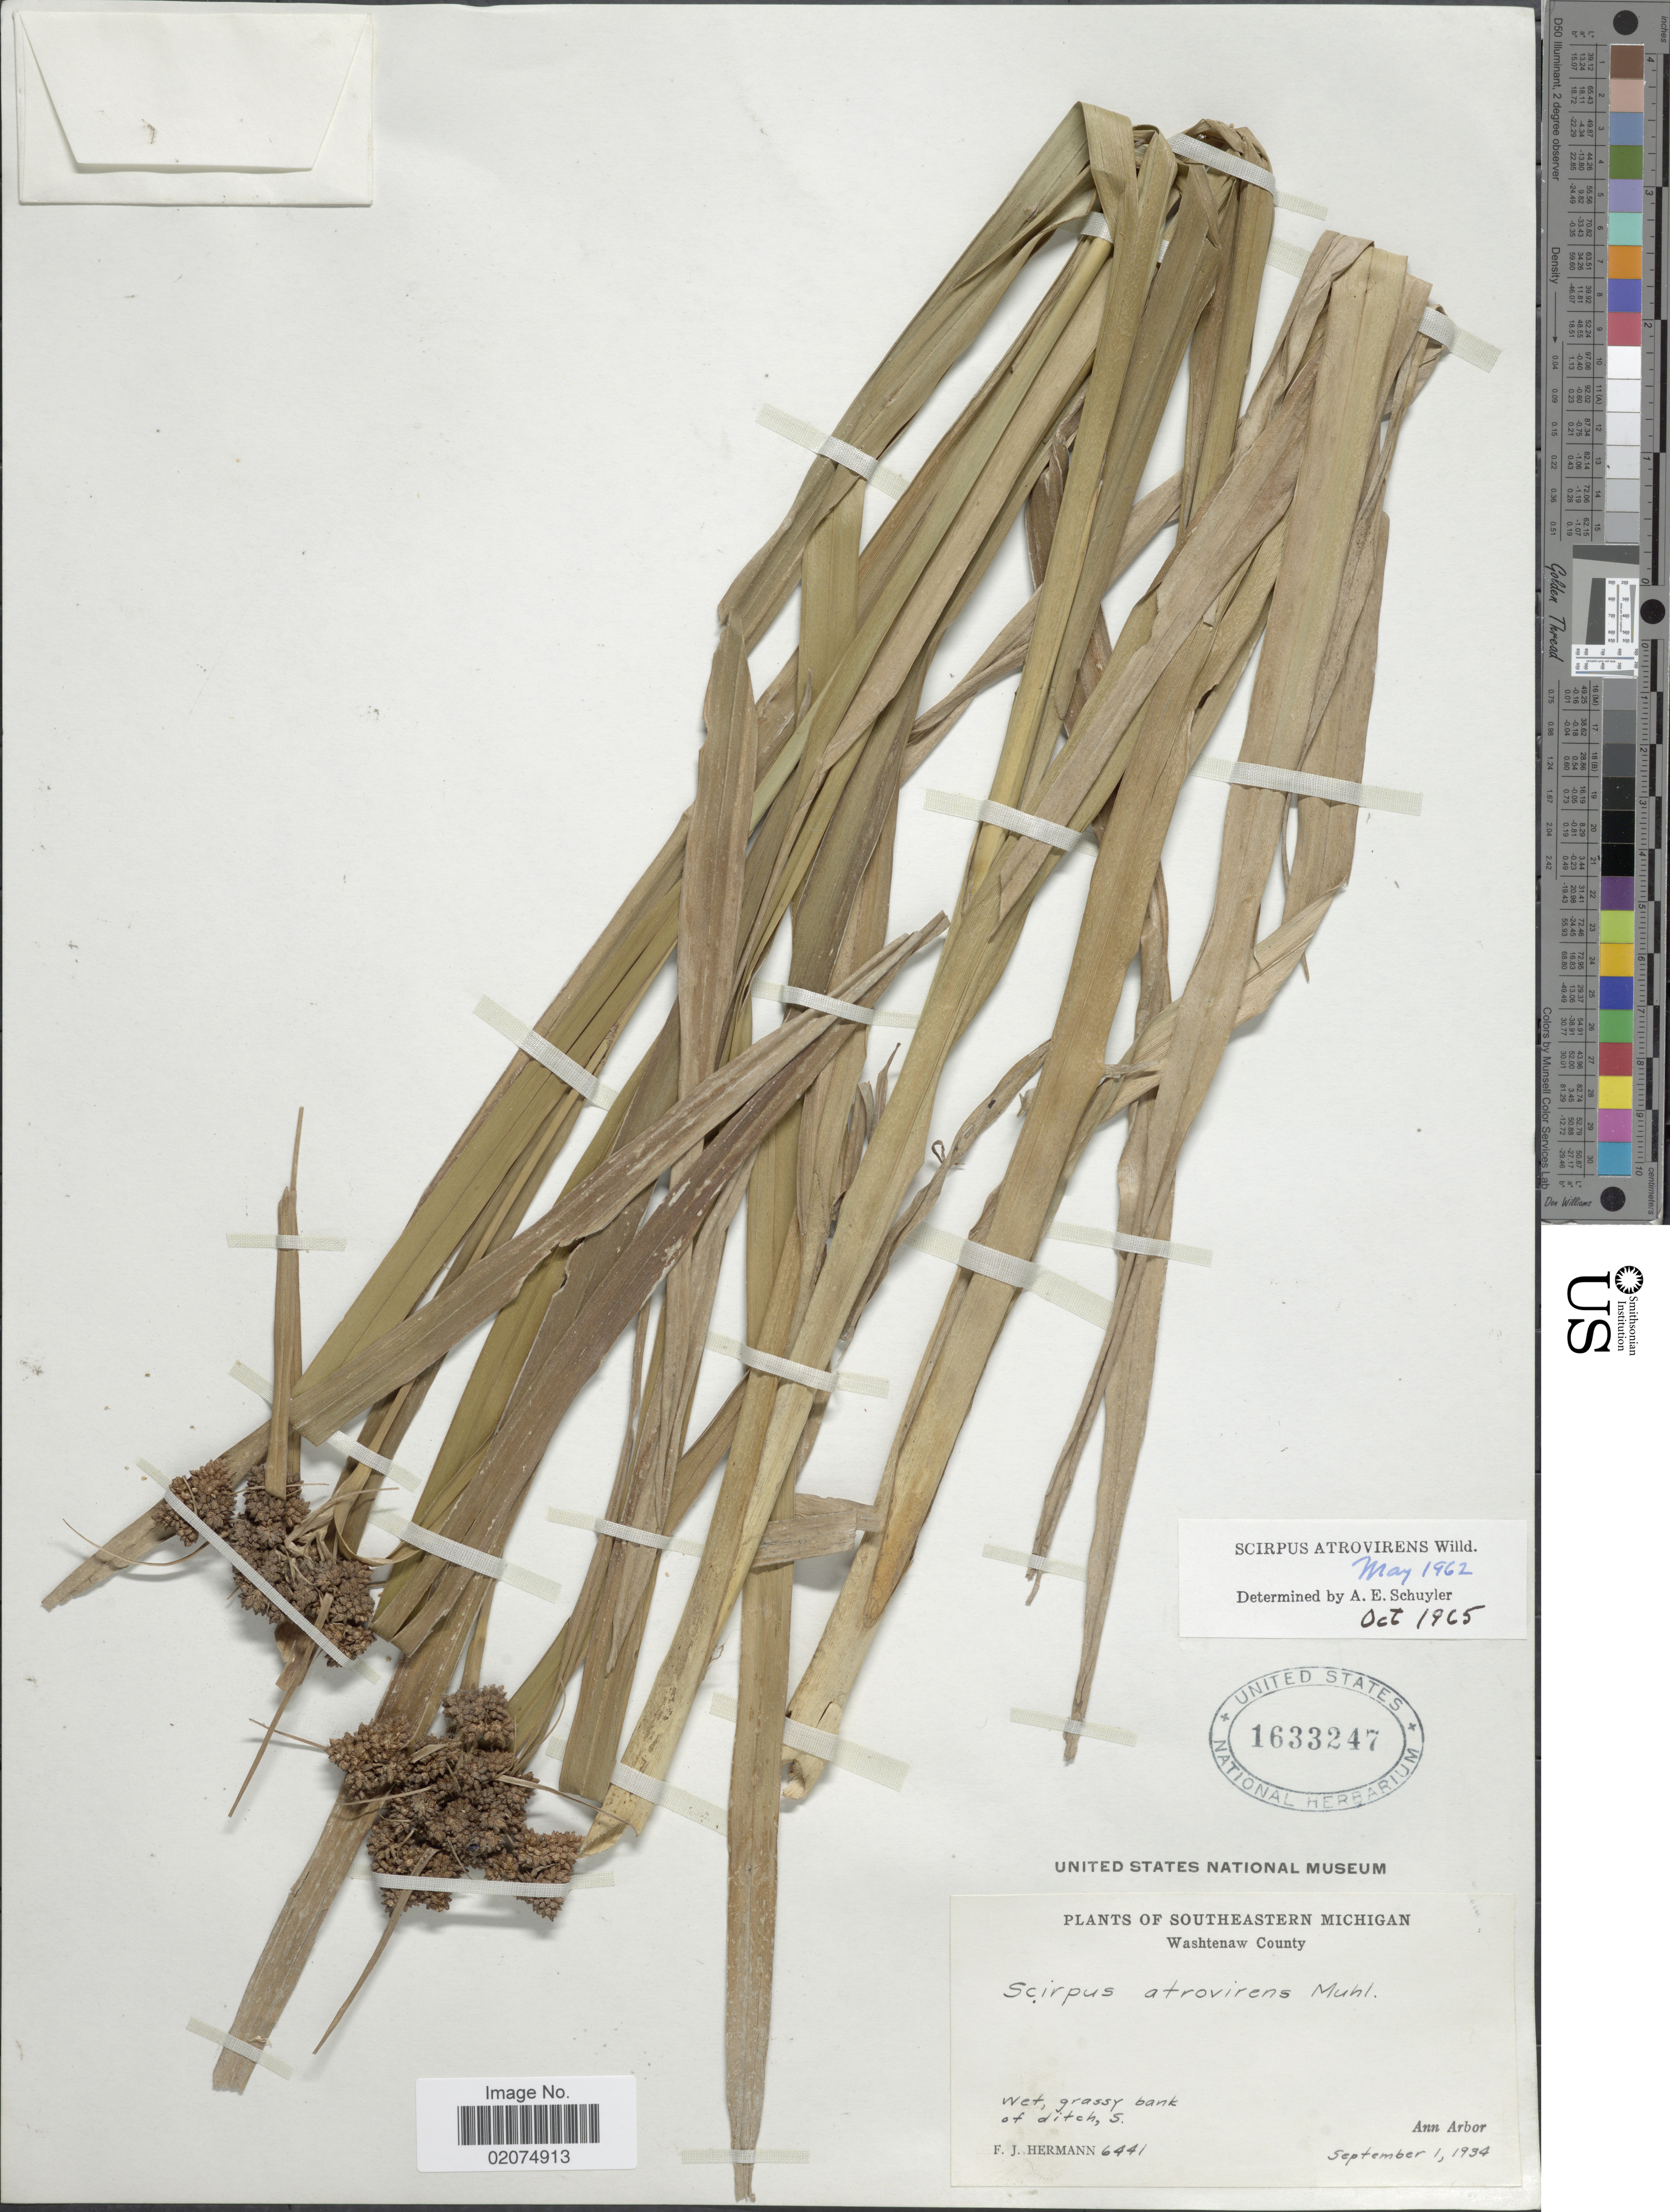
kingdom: Plantae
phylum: Tracheophyta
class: Liliopsida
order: Poales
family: Cyperaceae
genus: Scirpus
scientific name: Scirpus atrovirens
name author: Willd.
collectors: F. J. Hermann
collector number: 6441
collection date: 1934-09-01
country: United States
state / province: Michigan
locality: Southeastern Michigan, Washtenaw County, Ann Arbor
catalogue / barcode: US 1633247